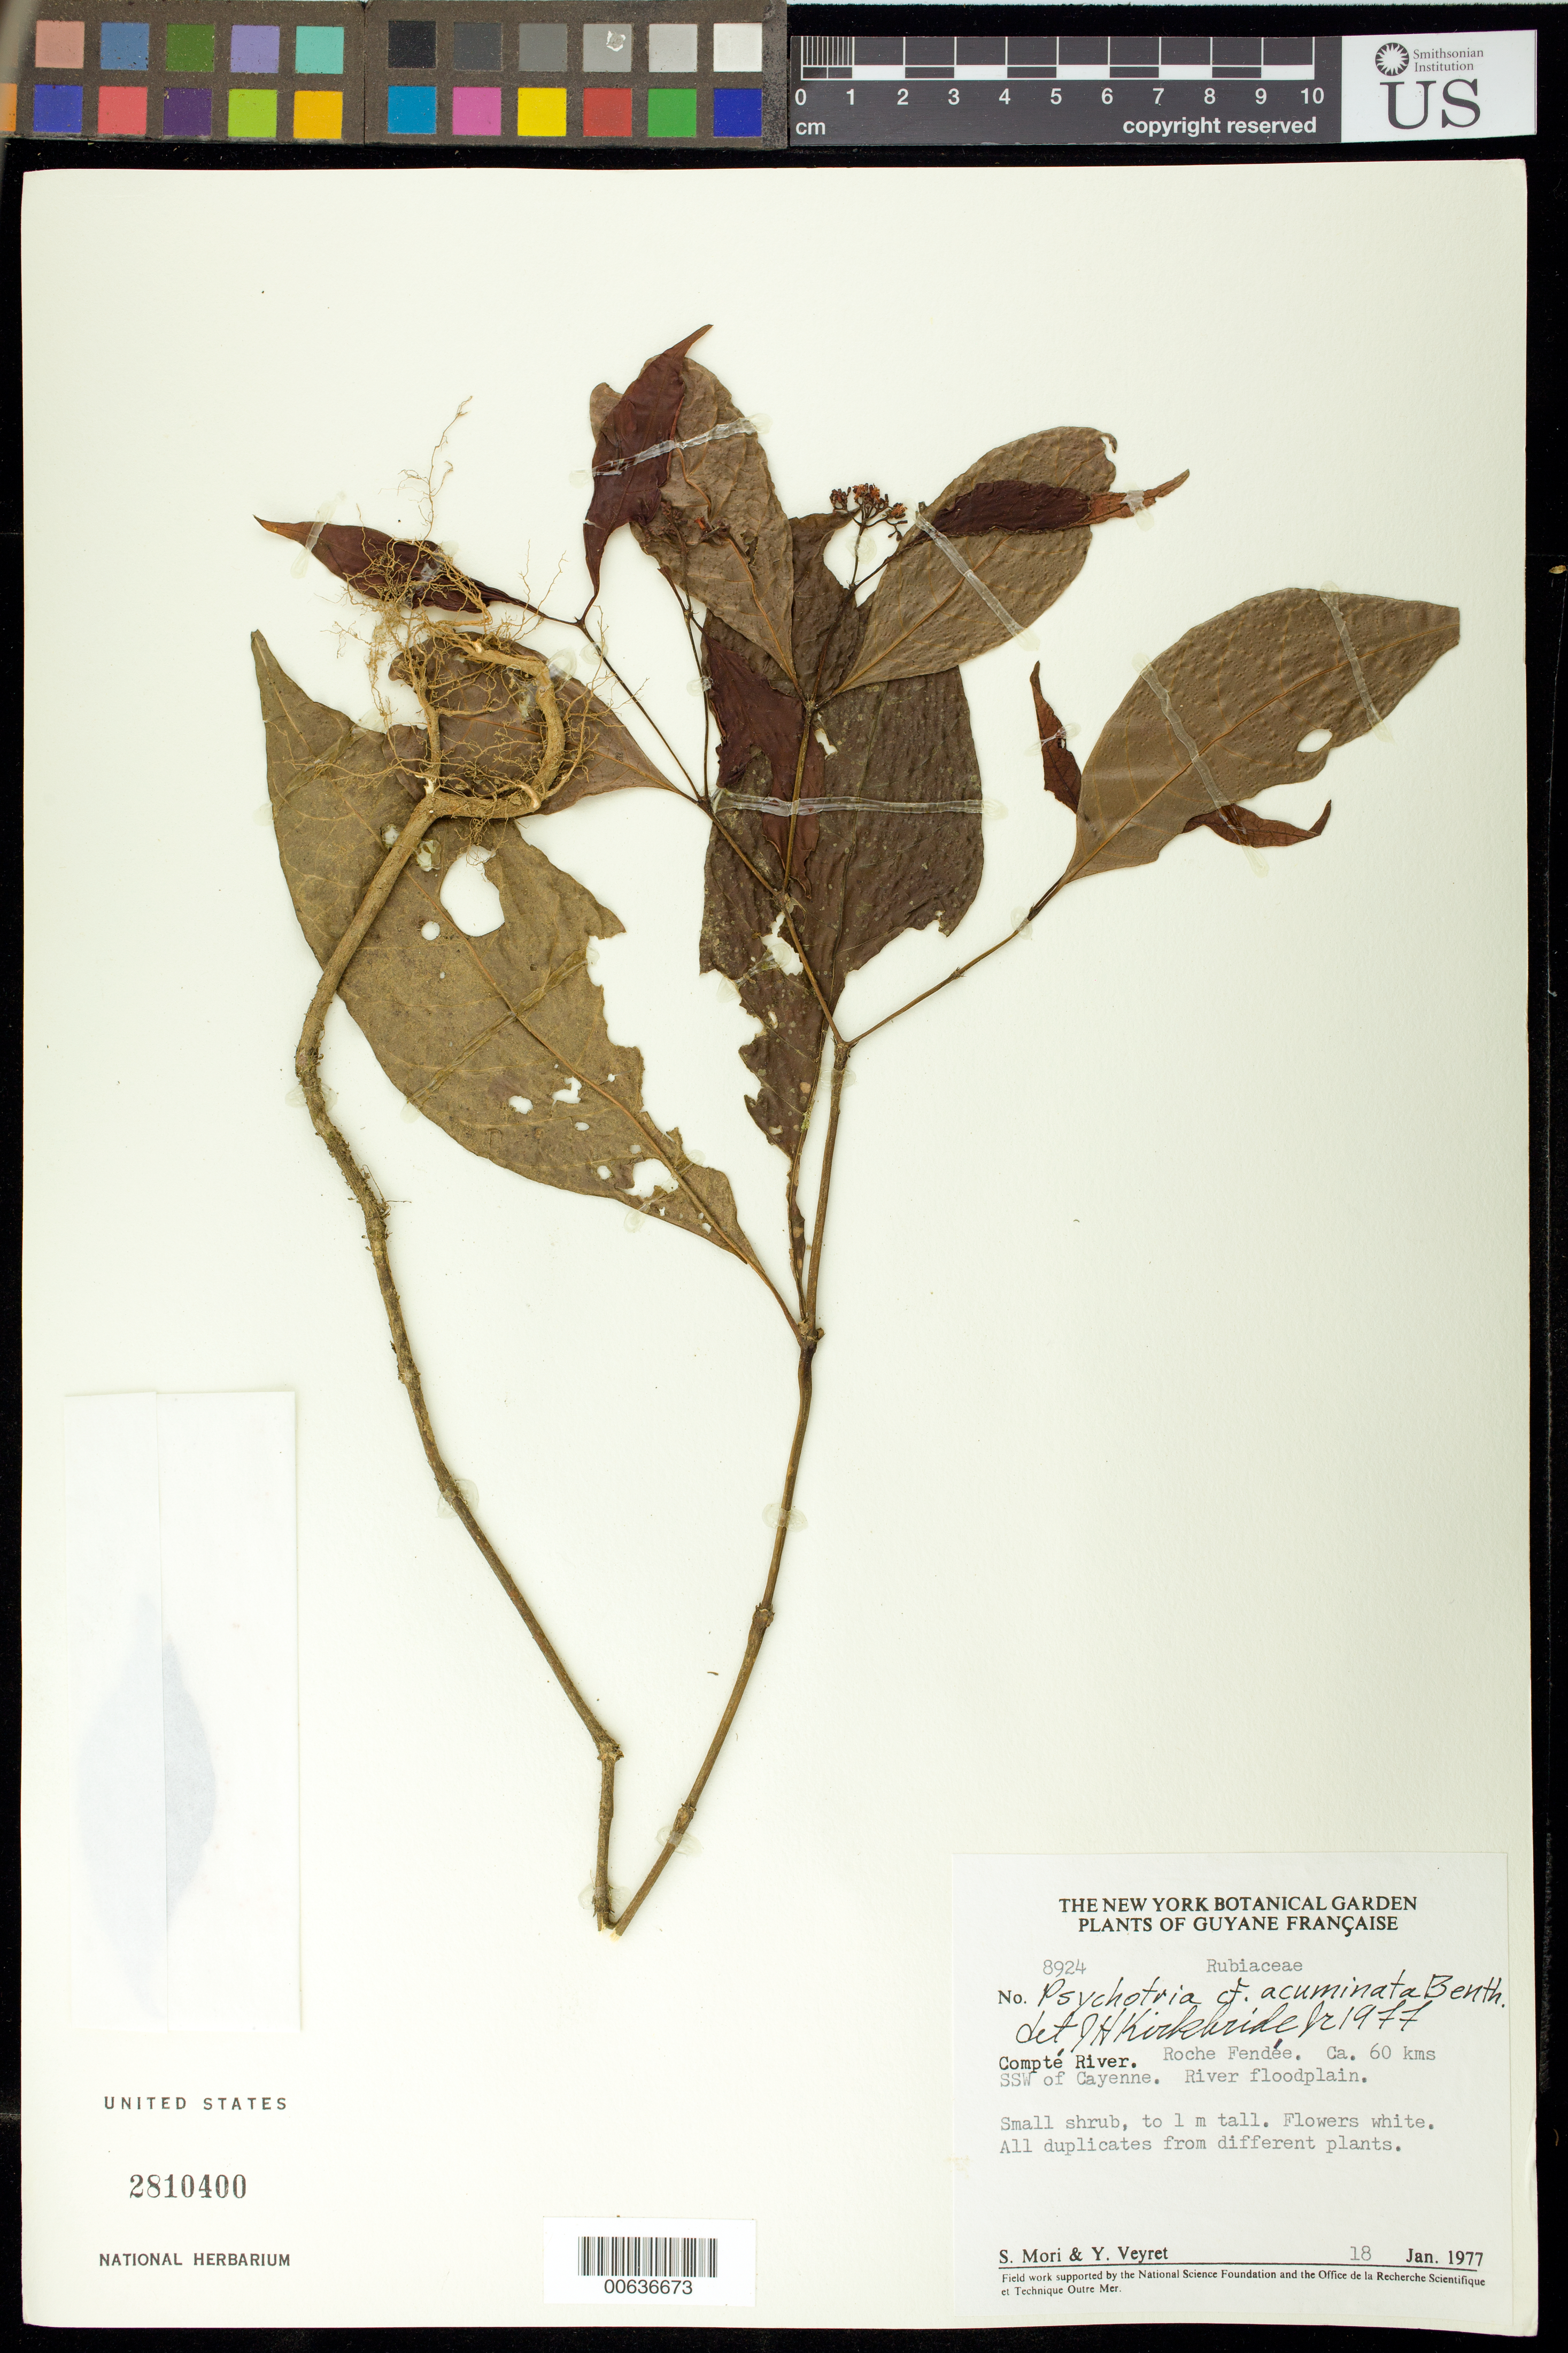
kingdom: Plantae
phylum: Tracheophyta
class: Magnoliopsida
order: Gentianales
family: Rubiaceae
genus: Palicourea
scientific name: Palicourea acuminata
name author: (Benth.) Borhidi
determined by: Kirkbride, J. H., Jr.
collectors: S. Mori & Y. Veyret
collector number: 8924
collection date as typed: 18-Jan-77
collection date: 1977-01-18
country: French Guiana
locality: Comté River, Roche Fendée, ca. 60 km SSW Cayenne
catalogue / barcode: US 2810400